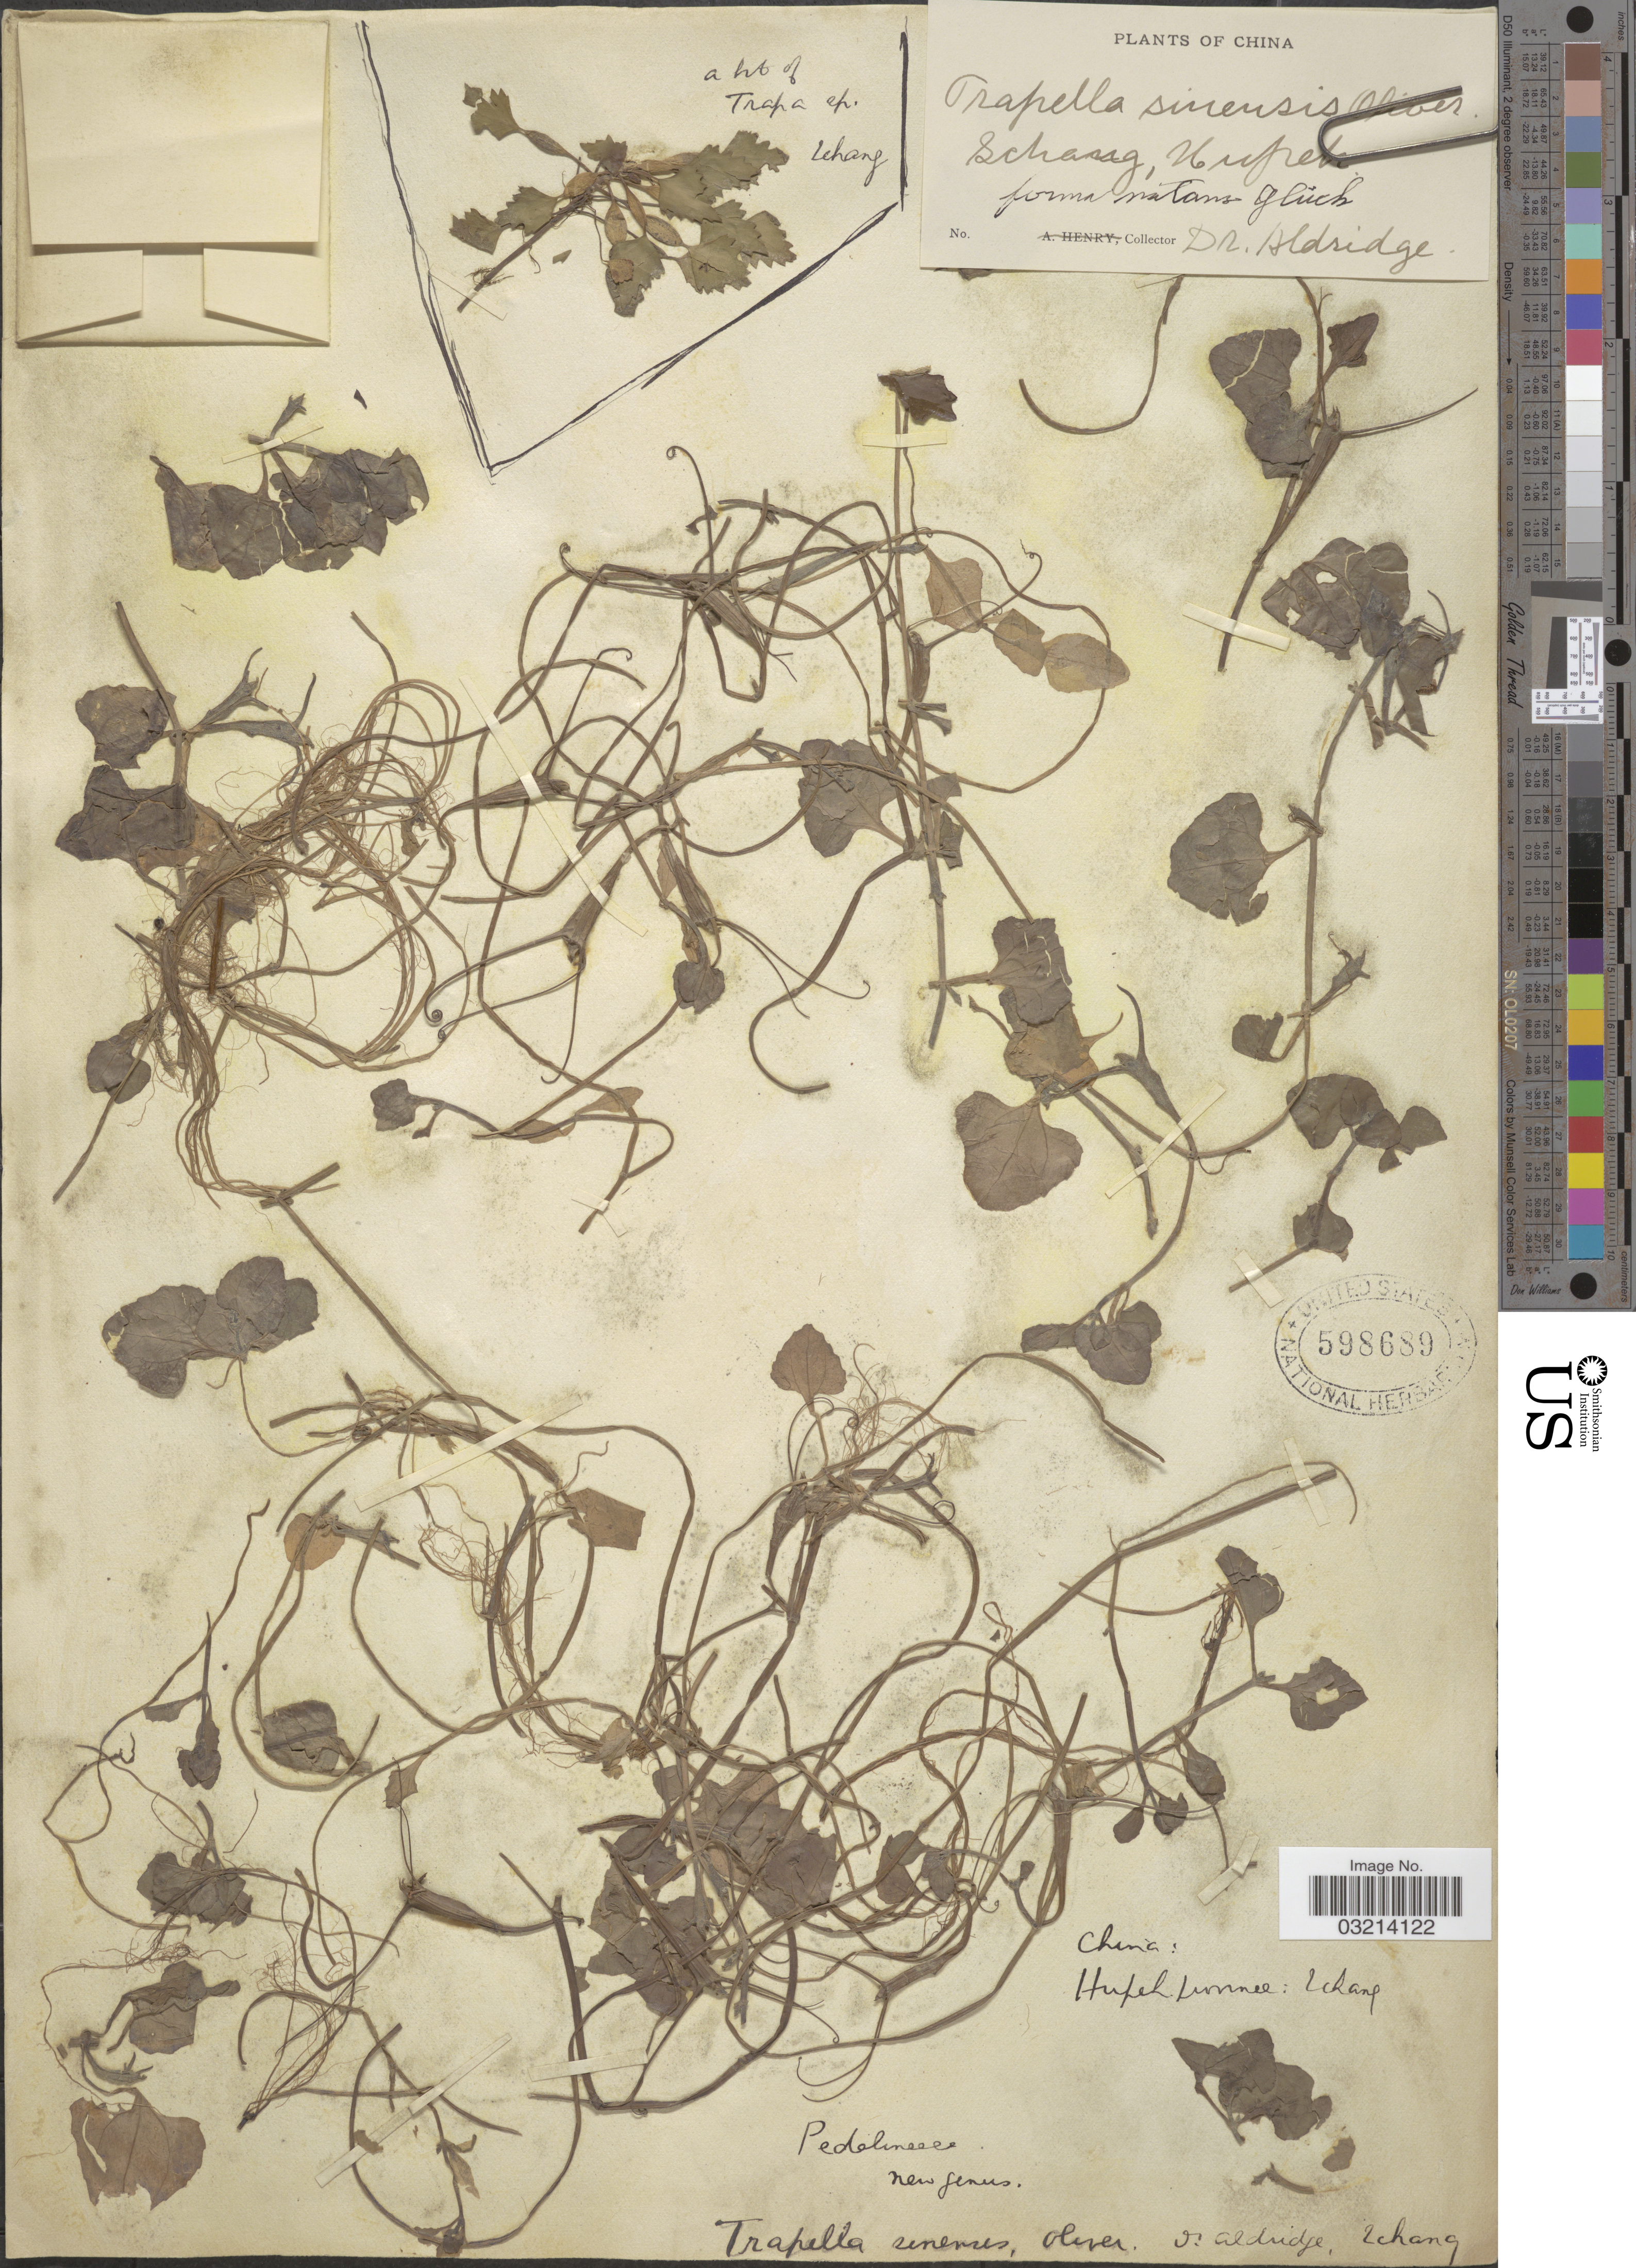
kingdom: Plantae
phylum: Tracheophyta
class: Magnoliopsida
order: Lamiales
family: Plantaginaceae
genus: Trapella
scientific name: Trapella sinensis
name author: Oliv.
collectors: Aldridge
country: China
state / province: Hubei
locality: Shang, Hupeh. [illegible text].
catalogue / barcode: US 598689